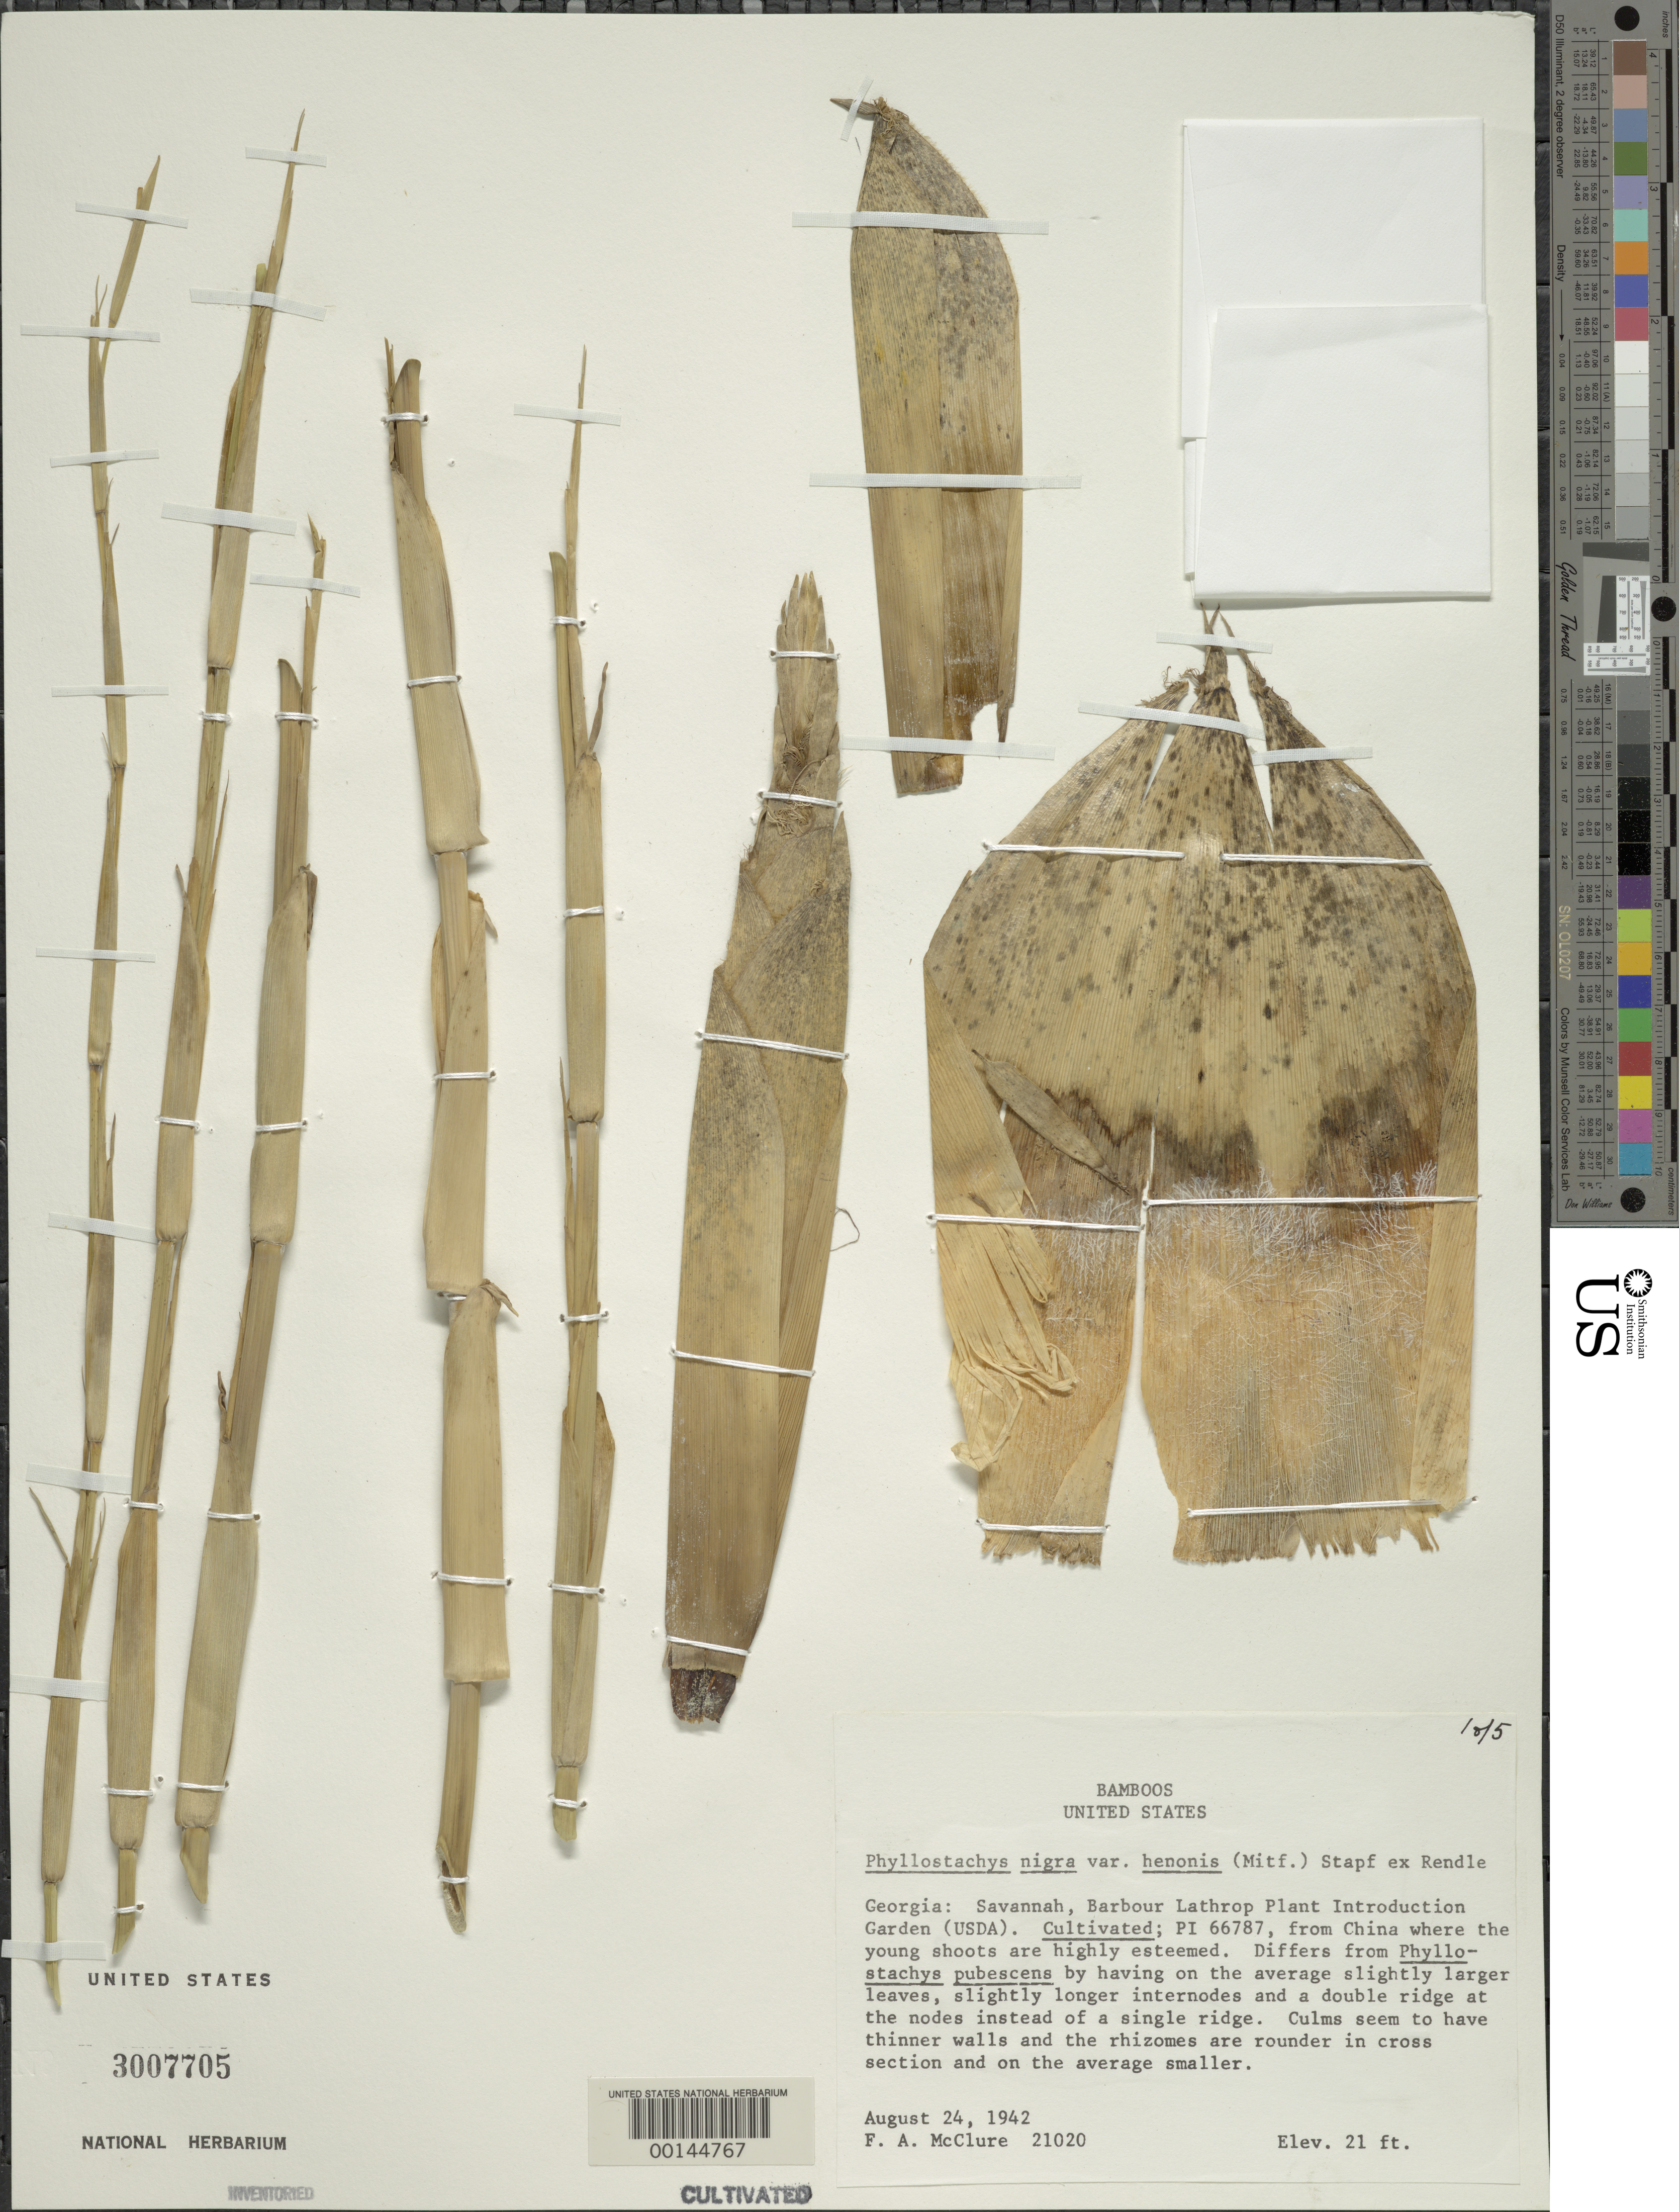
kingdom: Plantae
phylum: Tracheophyta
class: Liliopsida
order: Poales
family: Poaceae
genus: Phyllostachys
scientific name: Phyllostachys nigra var. henonis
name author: (Mitford) Stapf ex Rendle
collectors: F. A. McClure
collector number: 21020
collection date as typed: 24 Aug 1942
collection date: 1942-08-24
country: United States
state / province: Georgia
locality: Savannah, barbour lathrop p.i. garden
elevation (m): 6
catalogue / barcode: US 3007705